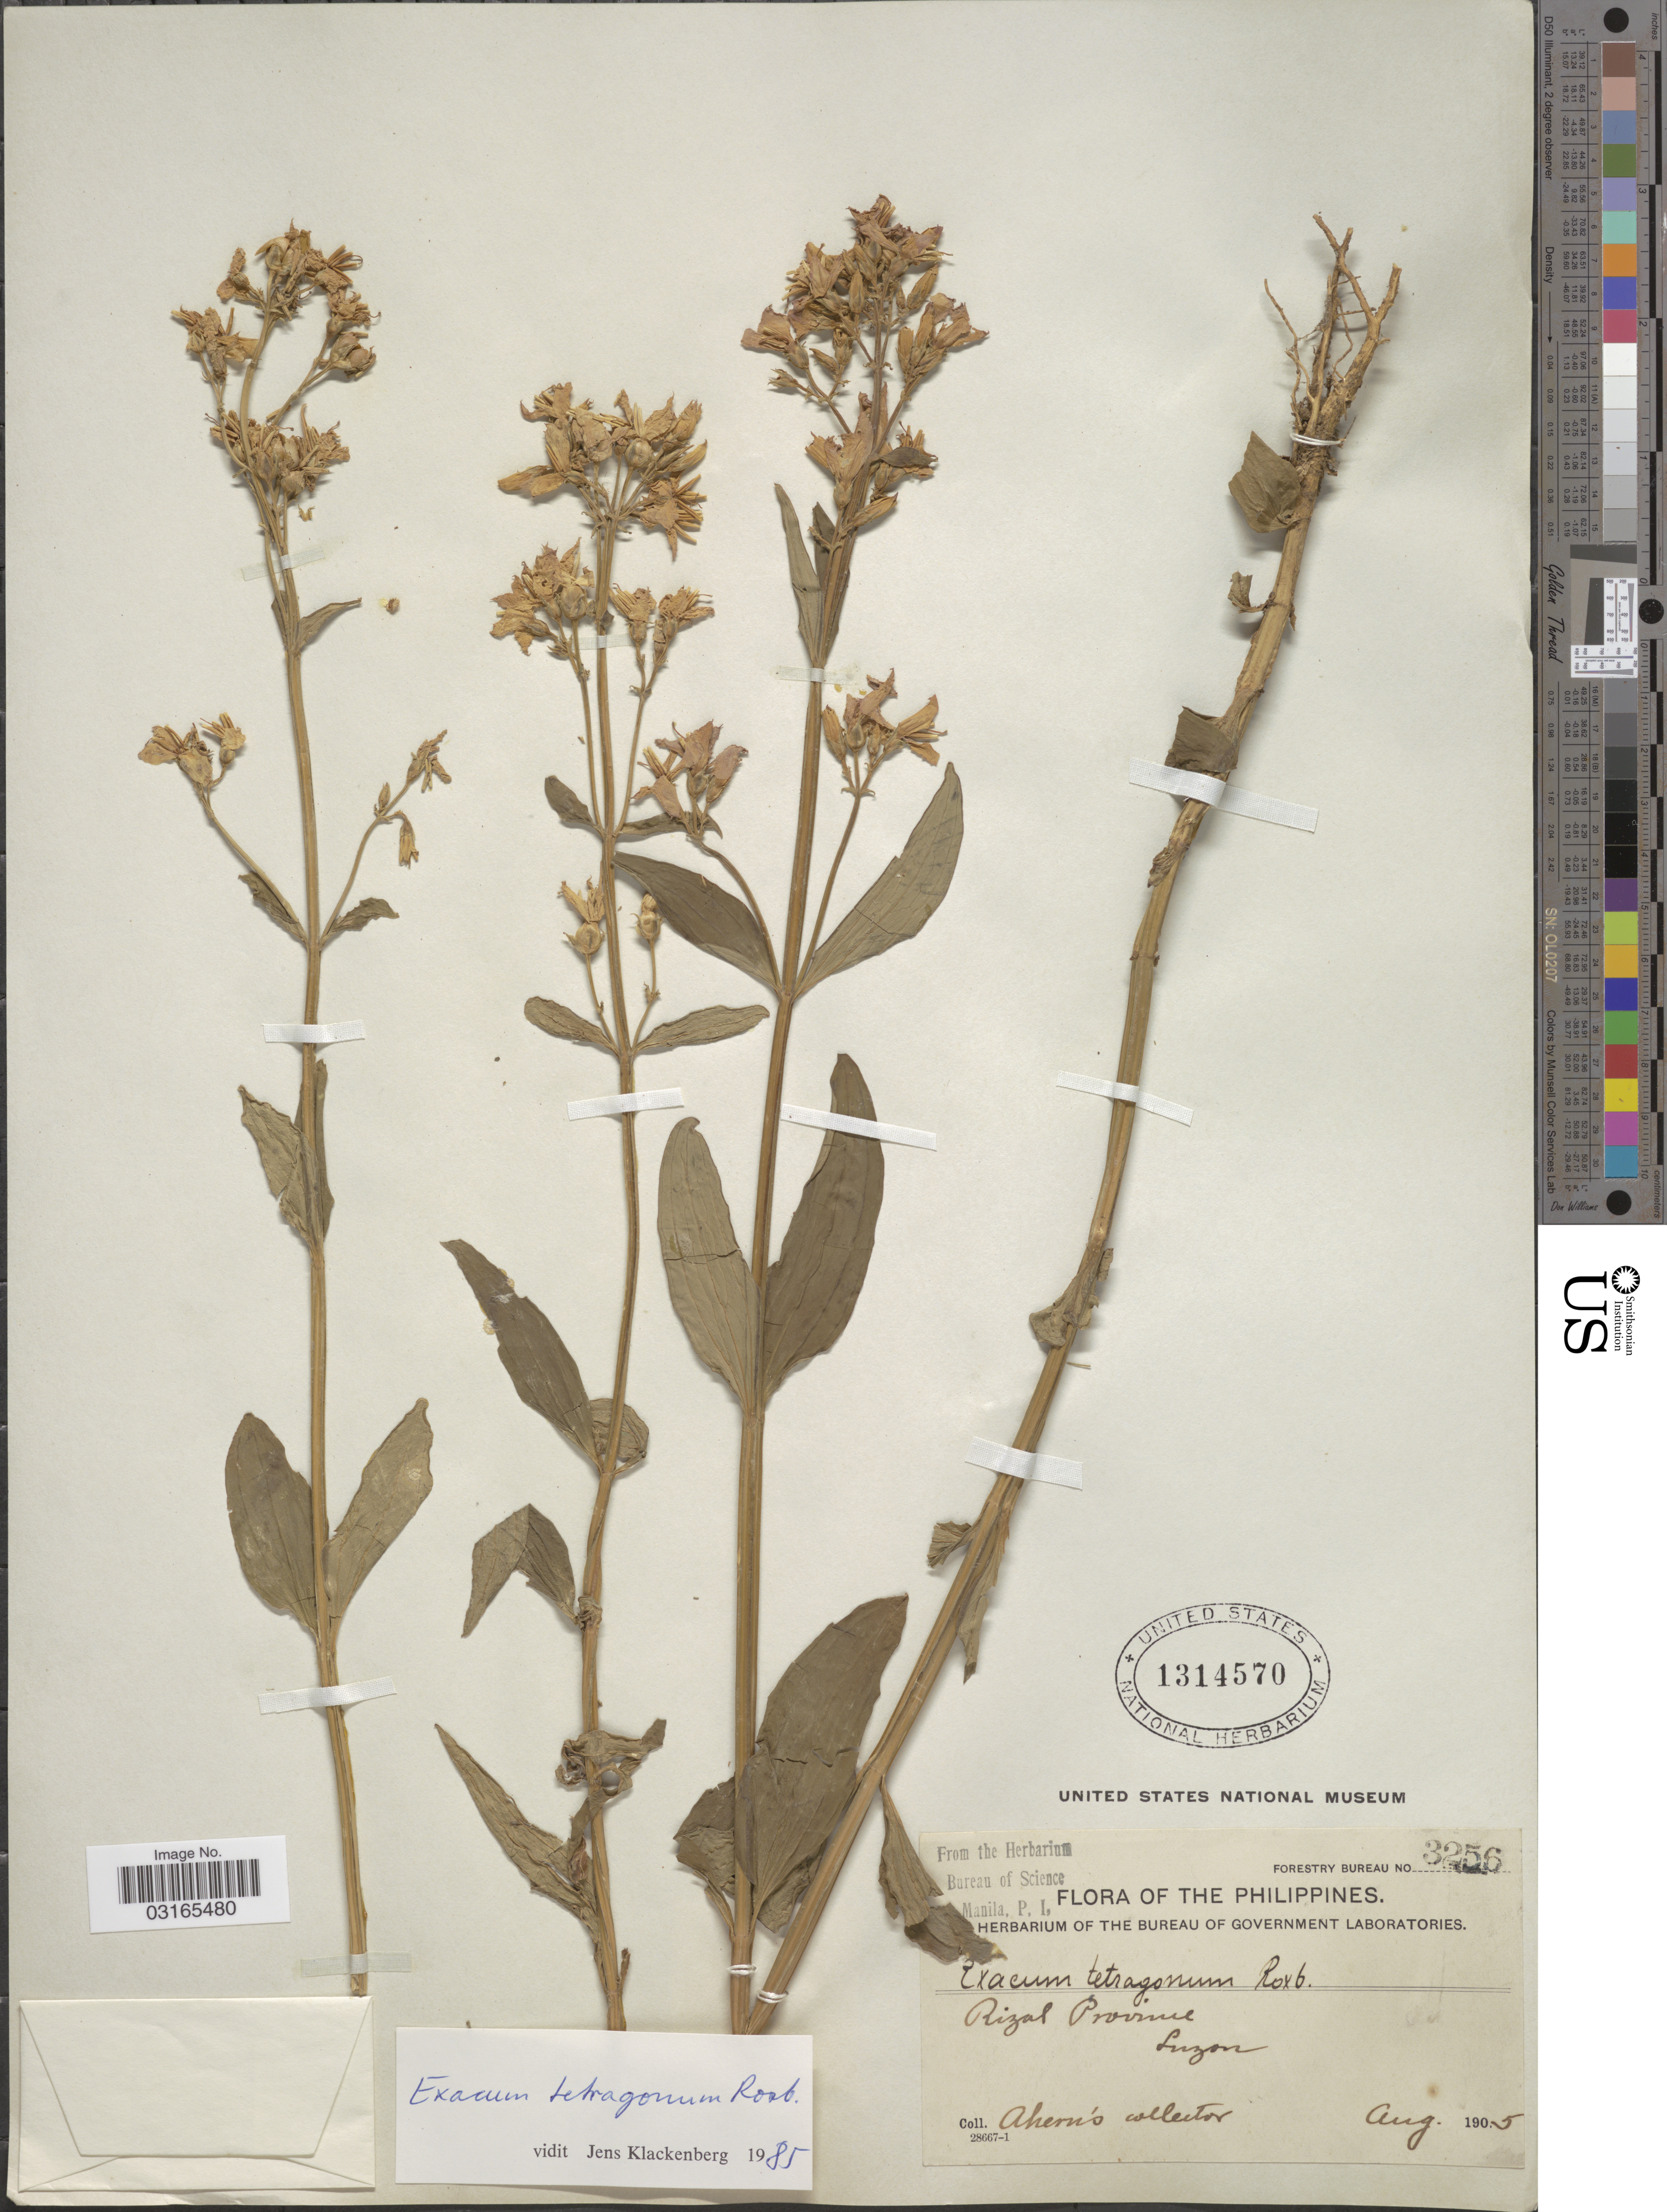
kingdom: Plantae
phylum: Tracheophyta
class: Magnoliopsida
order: Gentianales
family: Gentianaceae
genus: Exacum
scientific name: Exacum tetragonum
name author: Roxb.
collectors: Ahern's collector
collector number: Forestry Bureau 3256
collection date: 1905-08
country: Philippines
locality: Rizal Province. Luzon.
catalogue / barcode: US 1314570